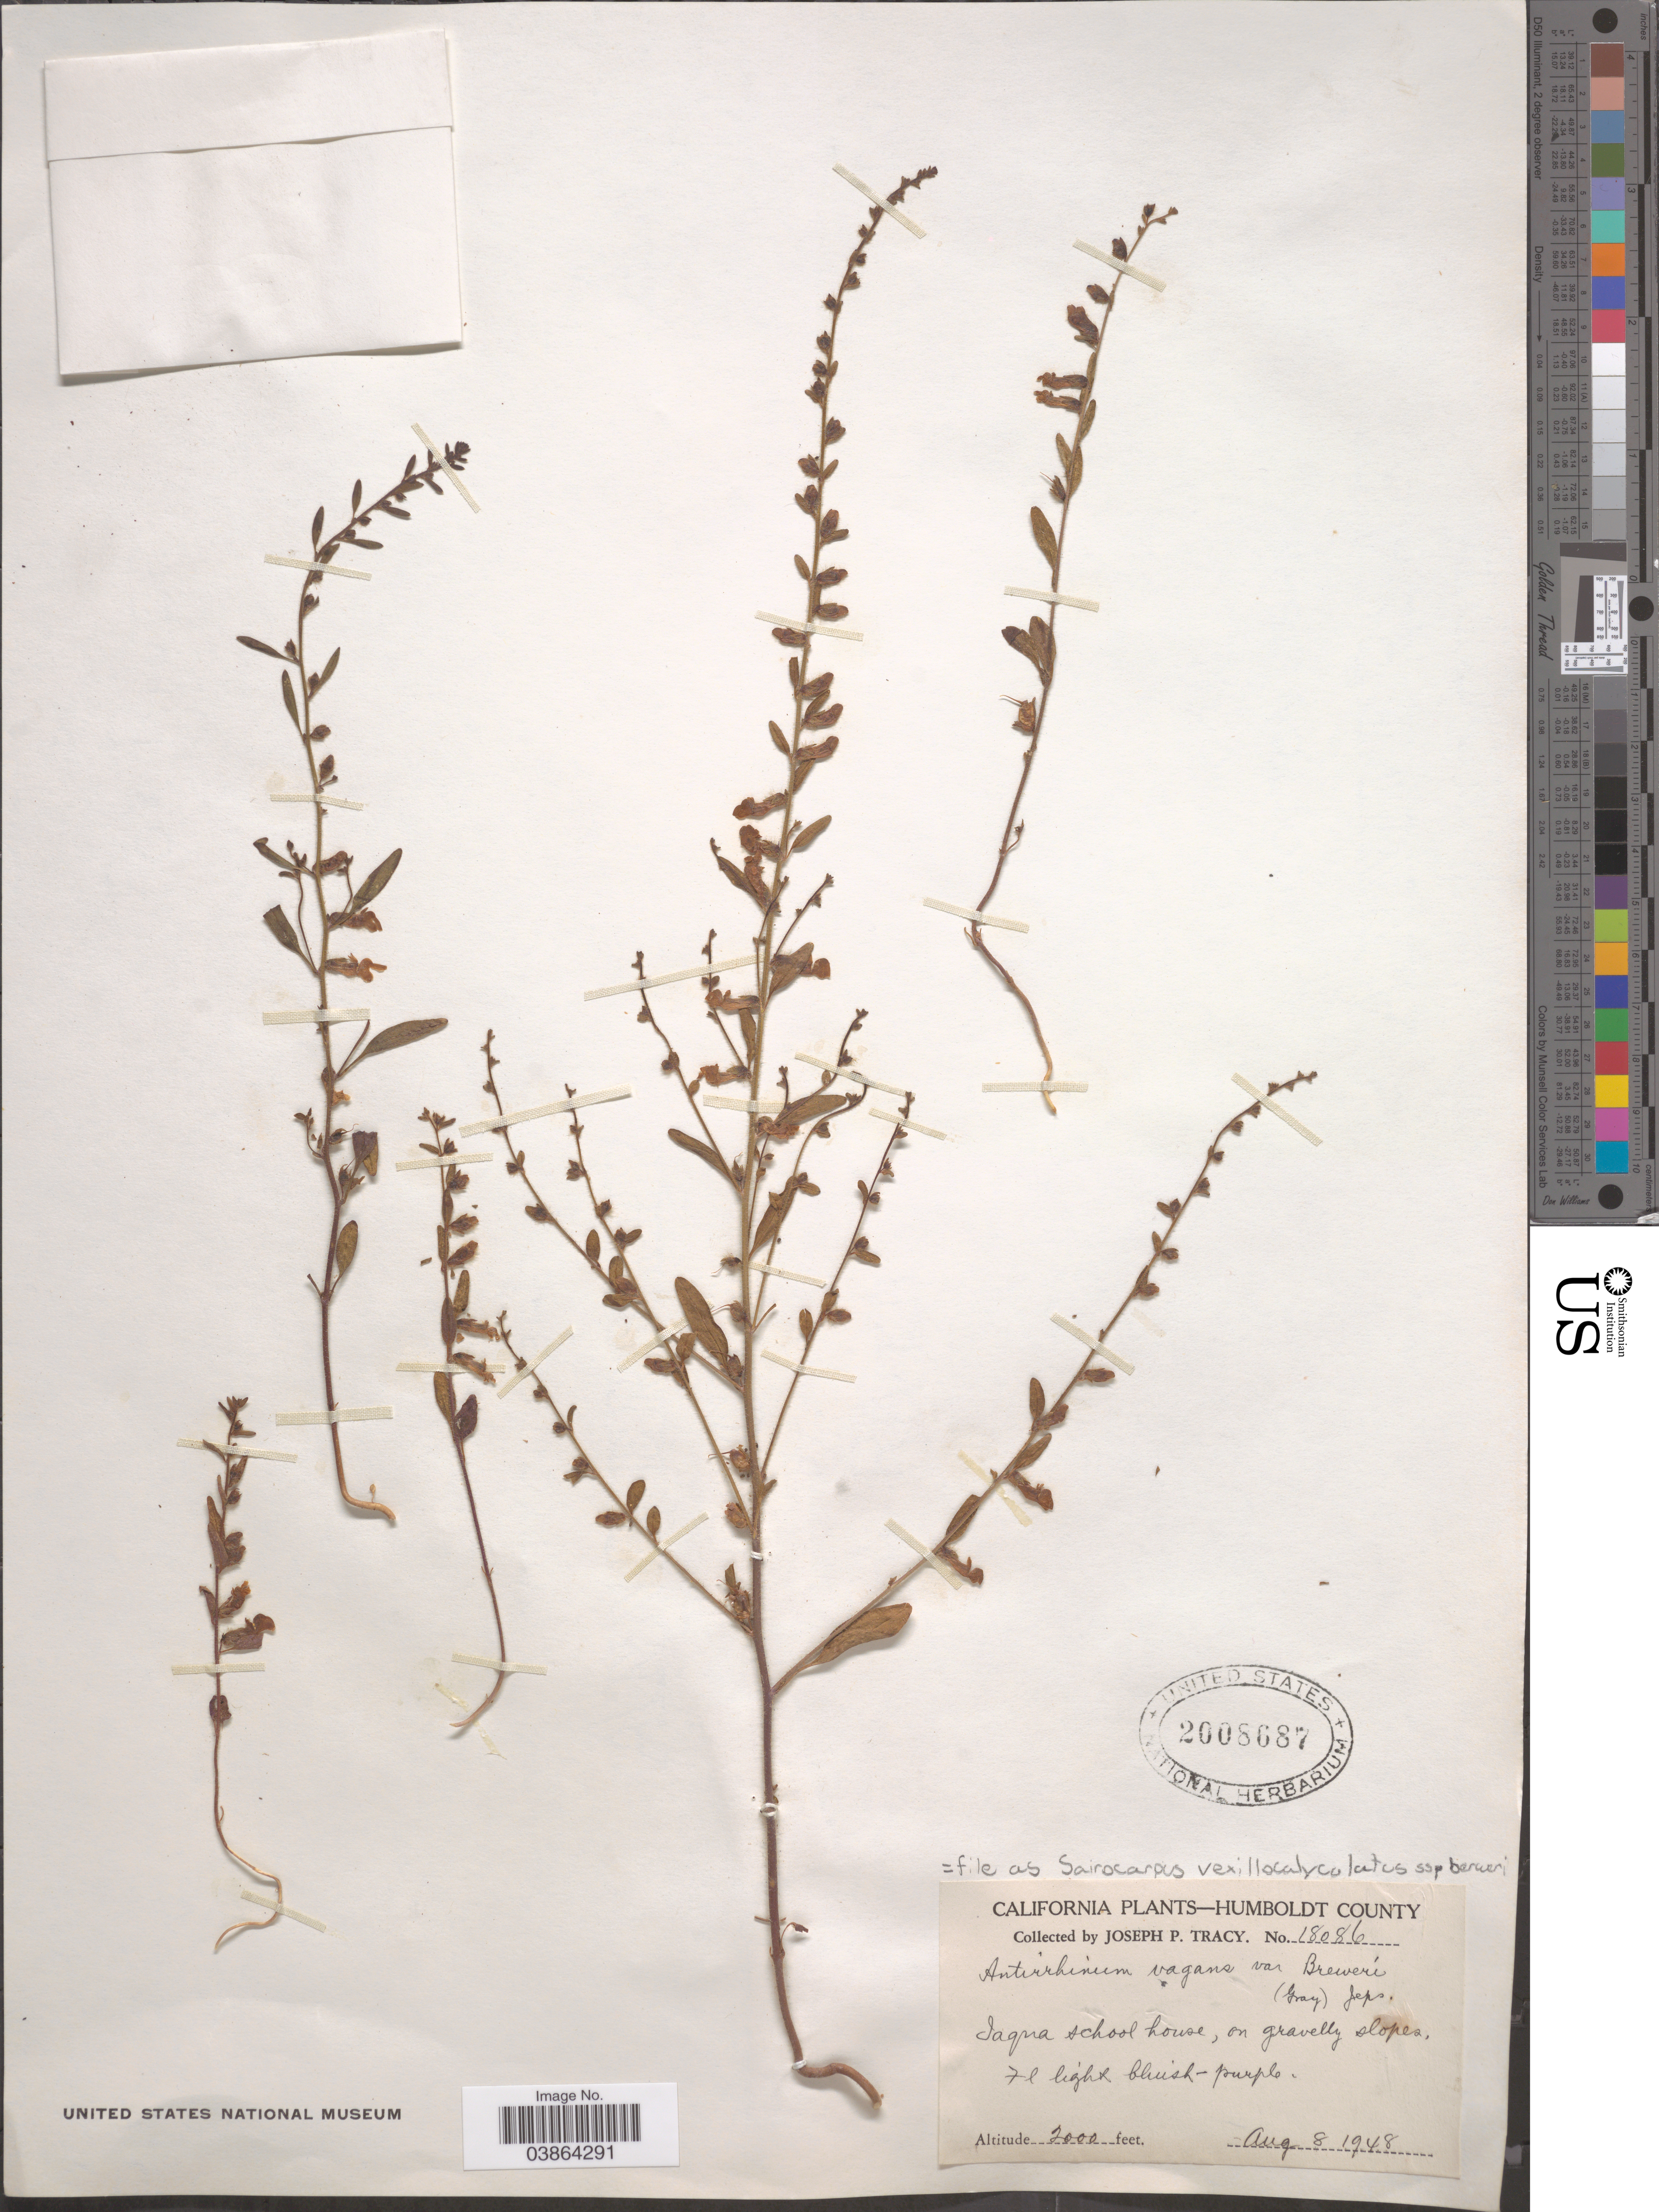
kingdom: Plantae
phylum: Tracheophyta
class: Magnoliopsida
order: Lamiales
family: Plantaginaceae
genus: Sairocarpus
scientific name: Sairocarpus vexillocalyculatus subsp. breweri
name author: (A. Gray) Barringer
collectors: J. Tracy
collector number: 18086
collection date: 1948-08-08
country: United States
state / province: California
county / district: Humboldt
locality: Humboldt County. Jaqua school house, on gravelly slopes.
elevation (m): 610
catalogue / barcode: US 2008687